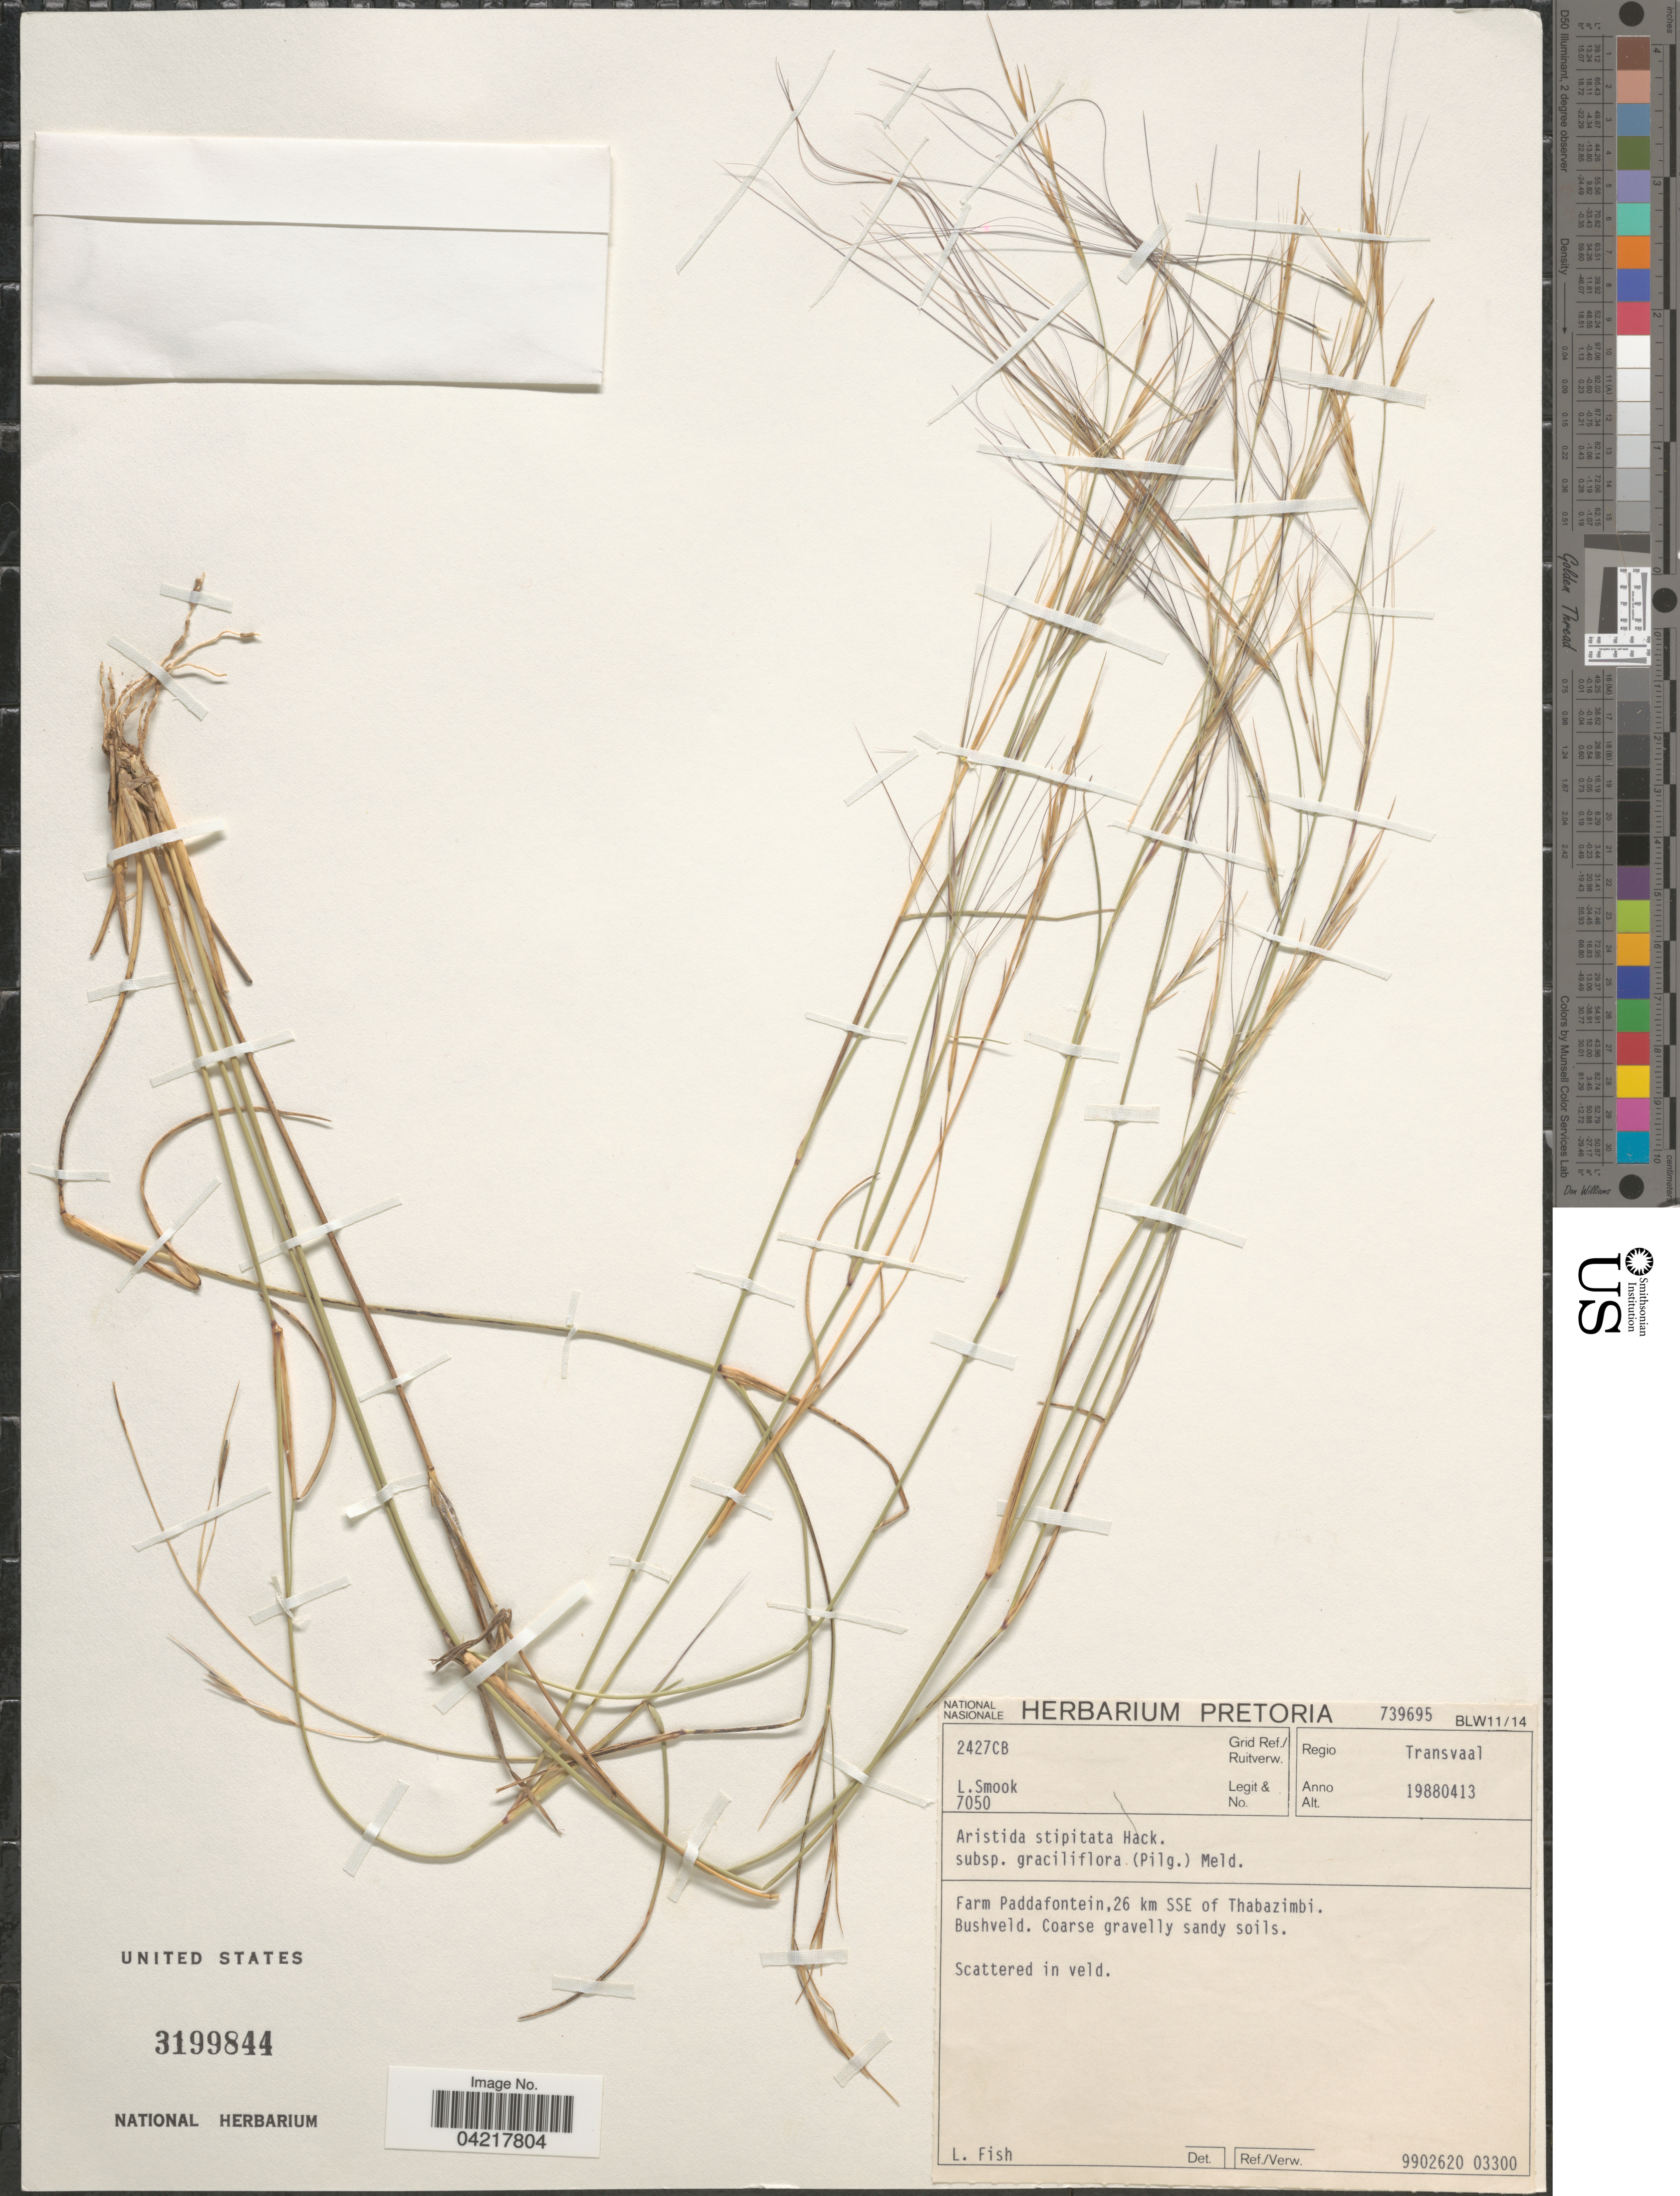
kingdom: Plantae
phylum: Tracheophyta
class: Liliopsida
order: Poales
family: Poaceae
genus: Aristida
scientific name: Aristida stipitata var. graciliflora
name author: (Pilg.) De Winter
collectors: L. Smook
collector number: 7050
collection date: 1988-04-13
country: South Africa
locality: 2427CB Grid Ref./Ruitverw. Regio Transvaal. Farm Paddafontein, 26 km SSE of Thabazimbi.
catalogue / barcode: US 3199844